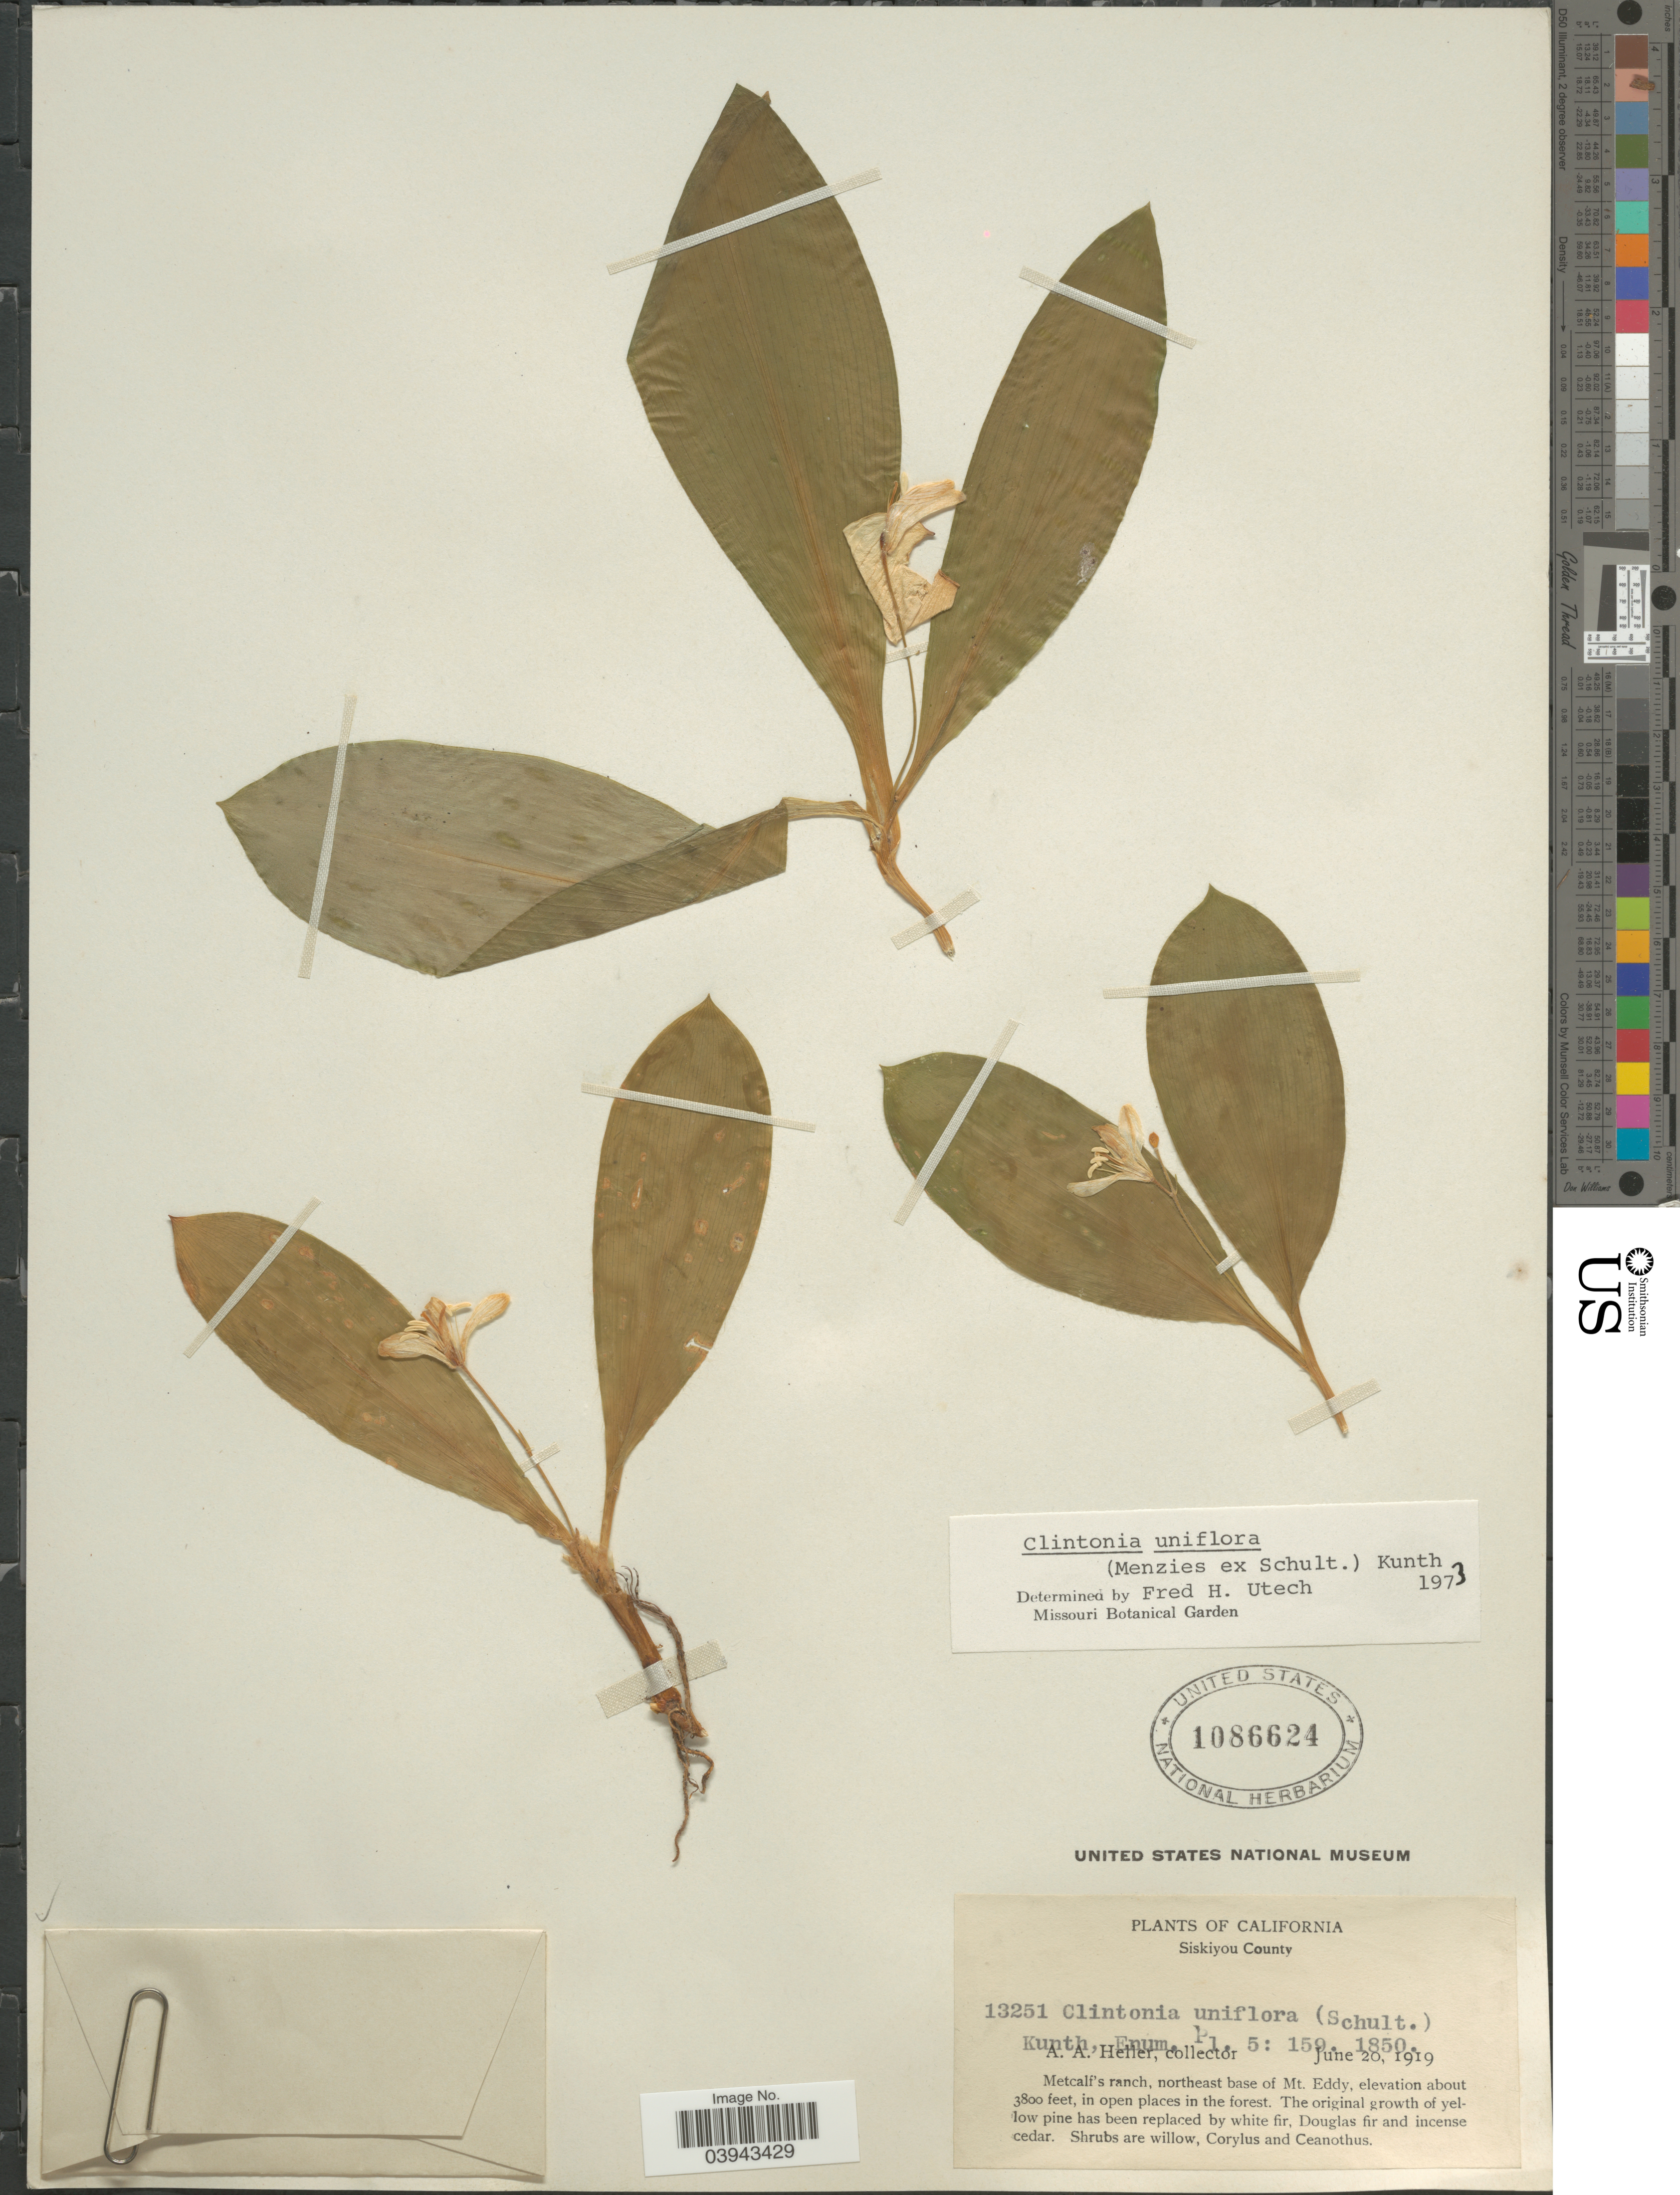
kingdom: Plantae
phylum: Tracheophyta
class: Liliopsida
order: Liliales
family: Liliaceae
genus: Clintonia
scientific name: Clintonia uniflora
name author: Kunth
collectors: A. A. Heller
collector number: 13251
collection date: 1919-06-20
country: United States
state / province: California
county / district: Siskiyou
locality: Siskiyou County. Metcalf's ranch, northeast base of Mt. Eddy.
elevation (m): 1158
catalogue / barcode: US 1086624